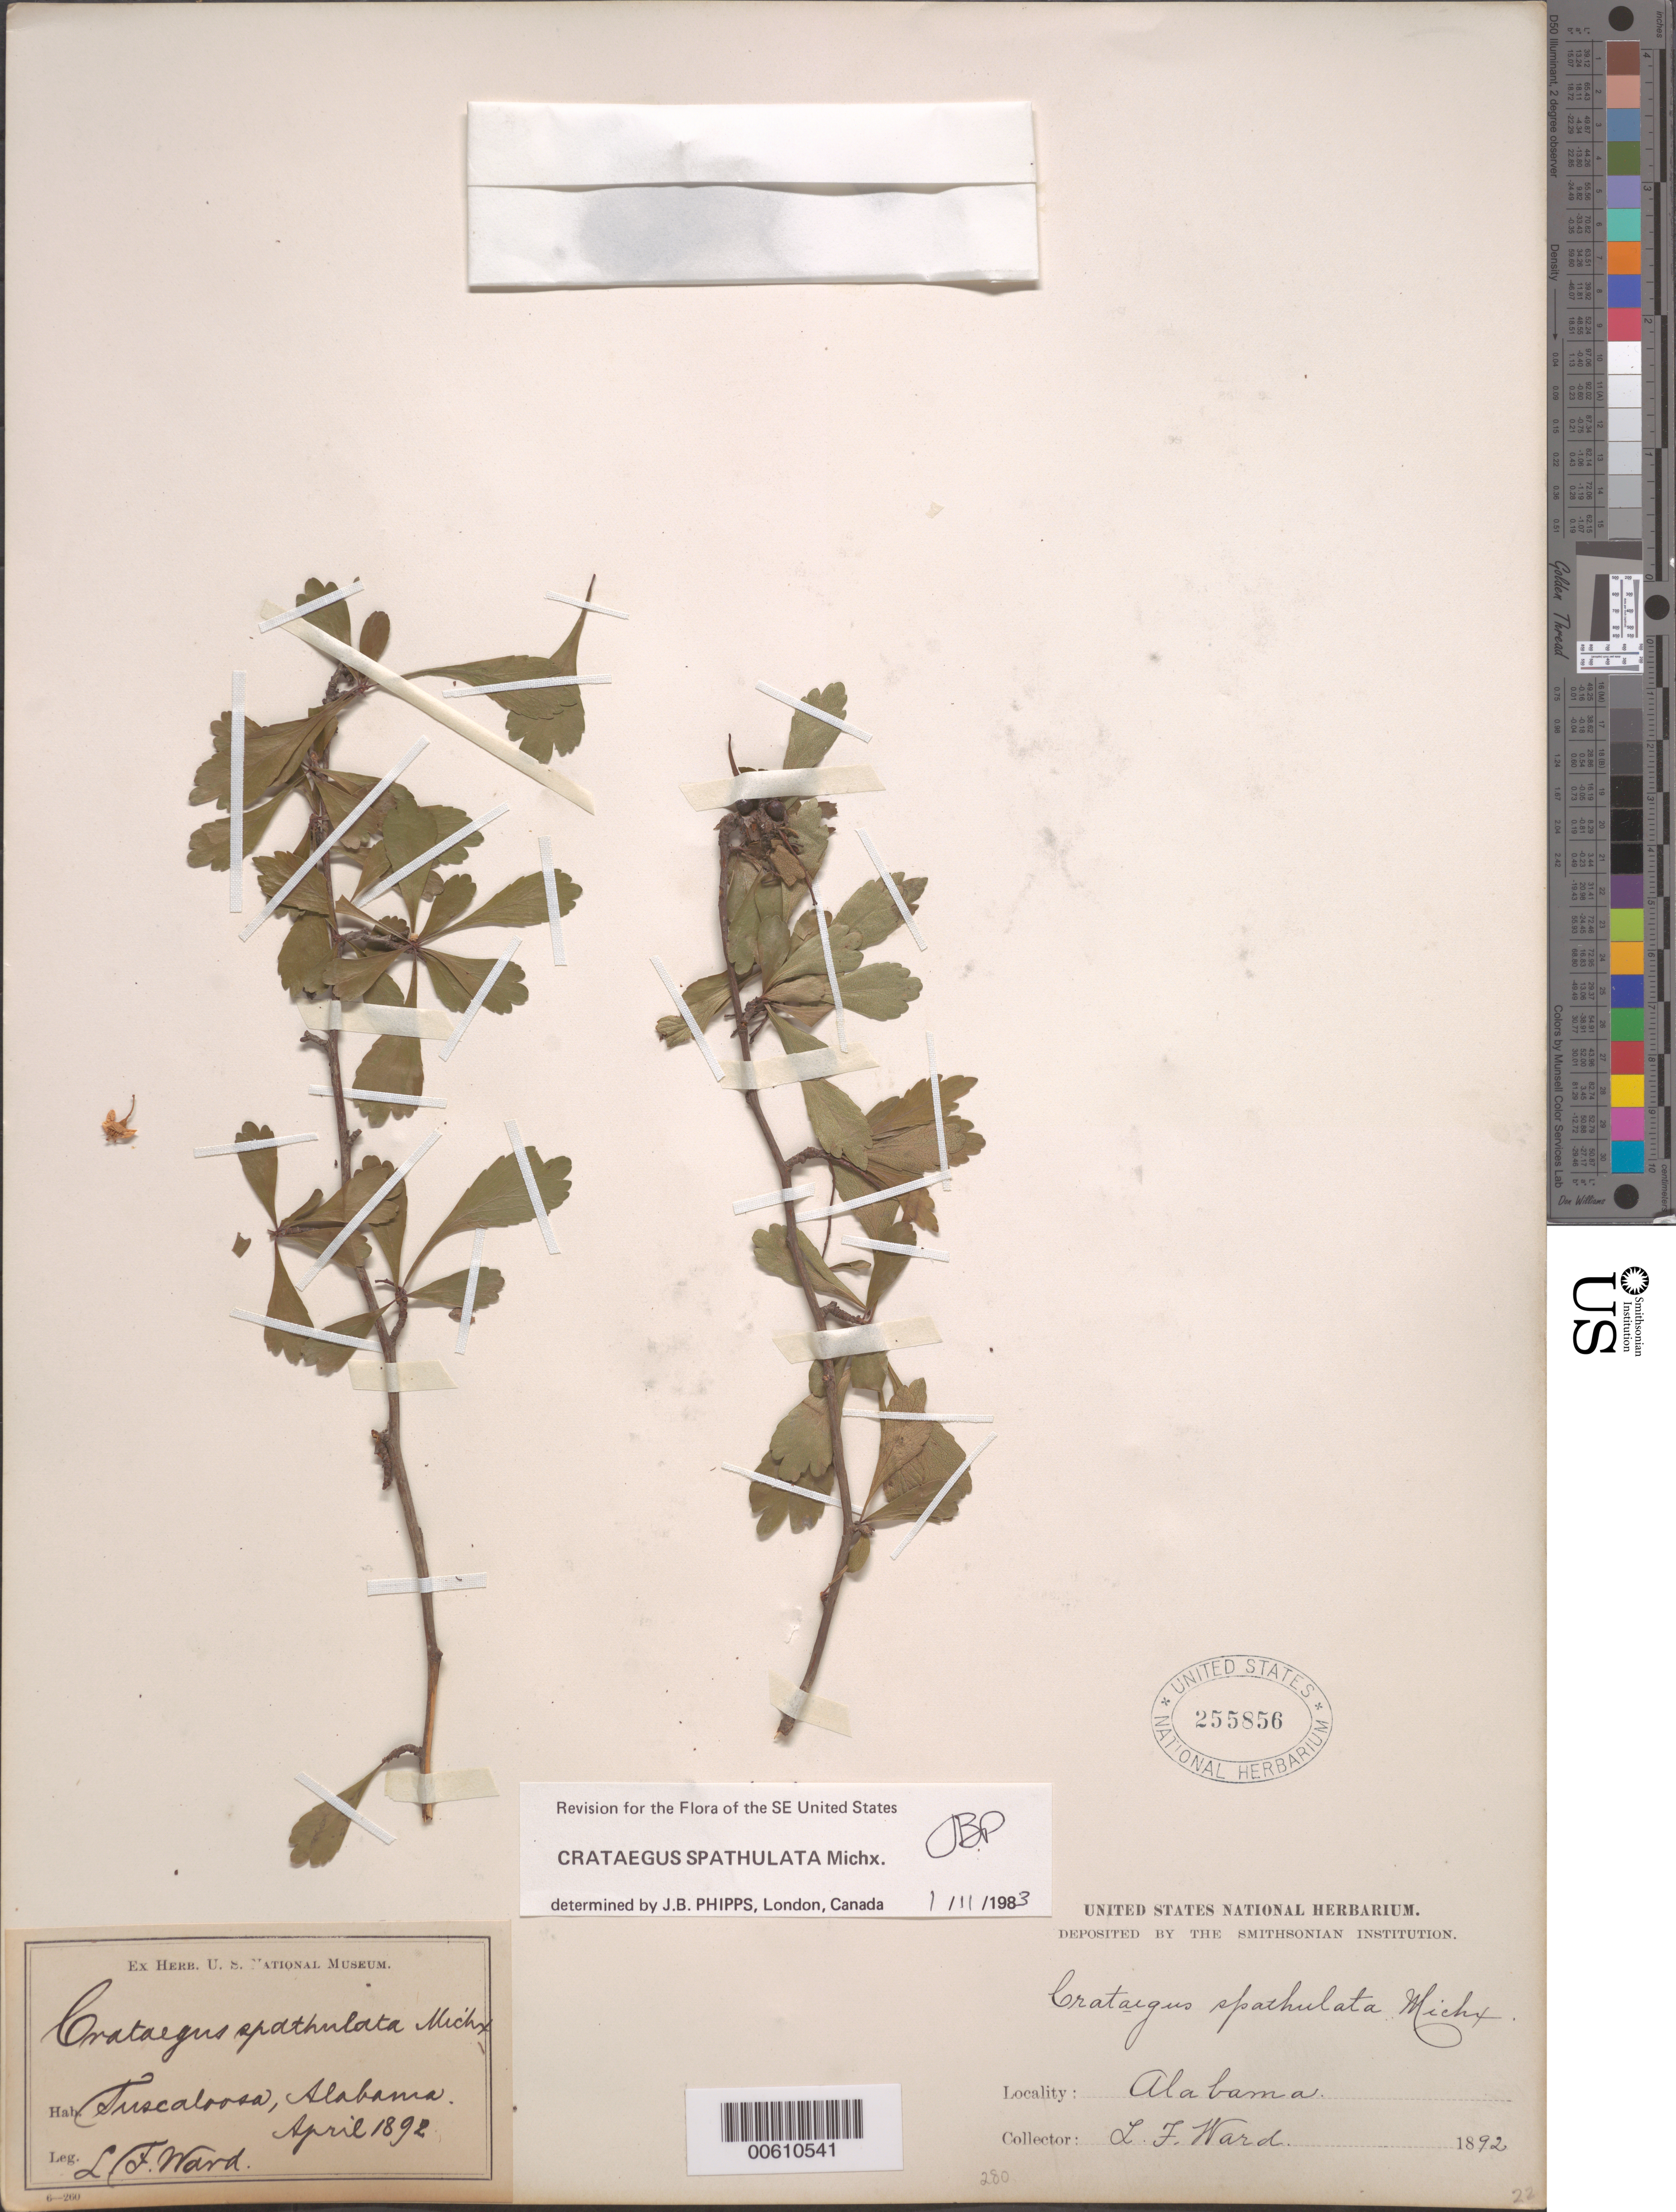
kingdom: Plantae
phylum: Tracheophyta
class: Magnoliopsida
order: Rosales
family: Rosaceae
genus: Crataegus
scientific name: Crataegus spathulata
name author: Michx.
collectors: L. F. Ward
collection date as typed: Apr 1892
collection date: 1892-04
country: United States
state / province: Alabama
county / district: Tuscaloosa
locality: Tuscaloosa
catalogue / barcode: US 255856